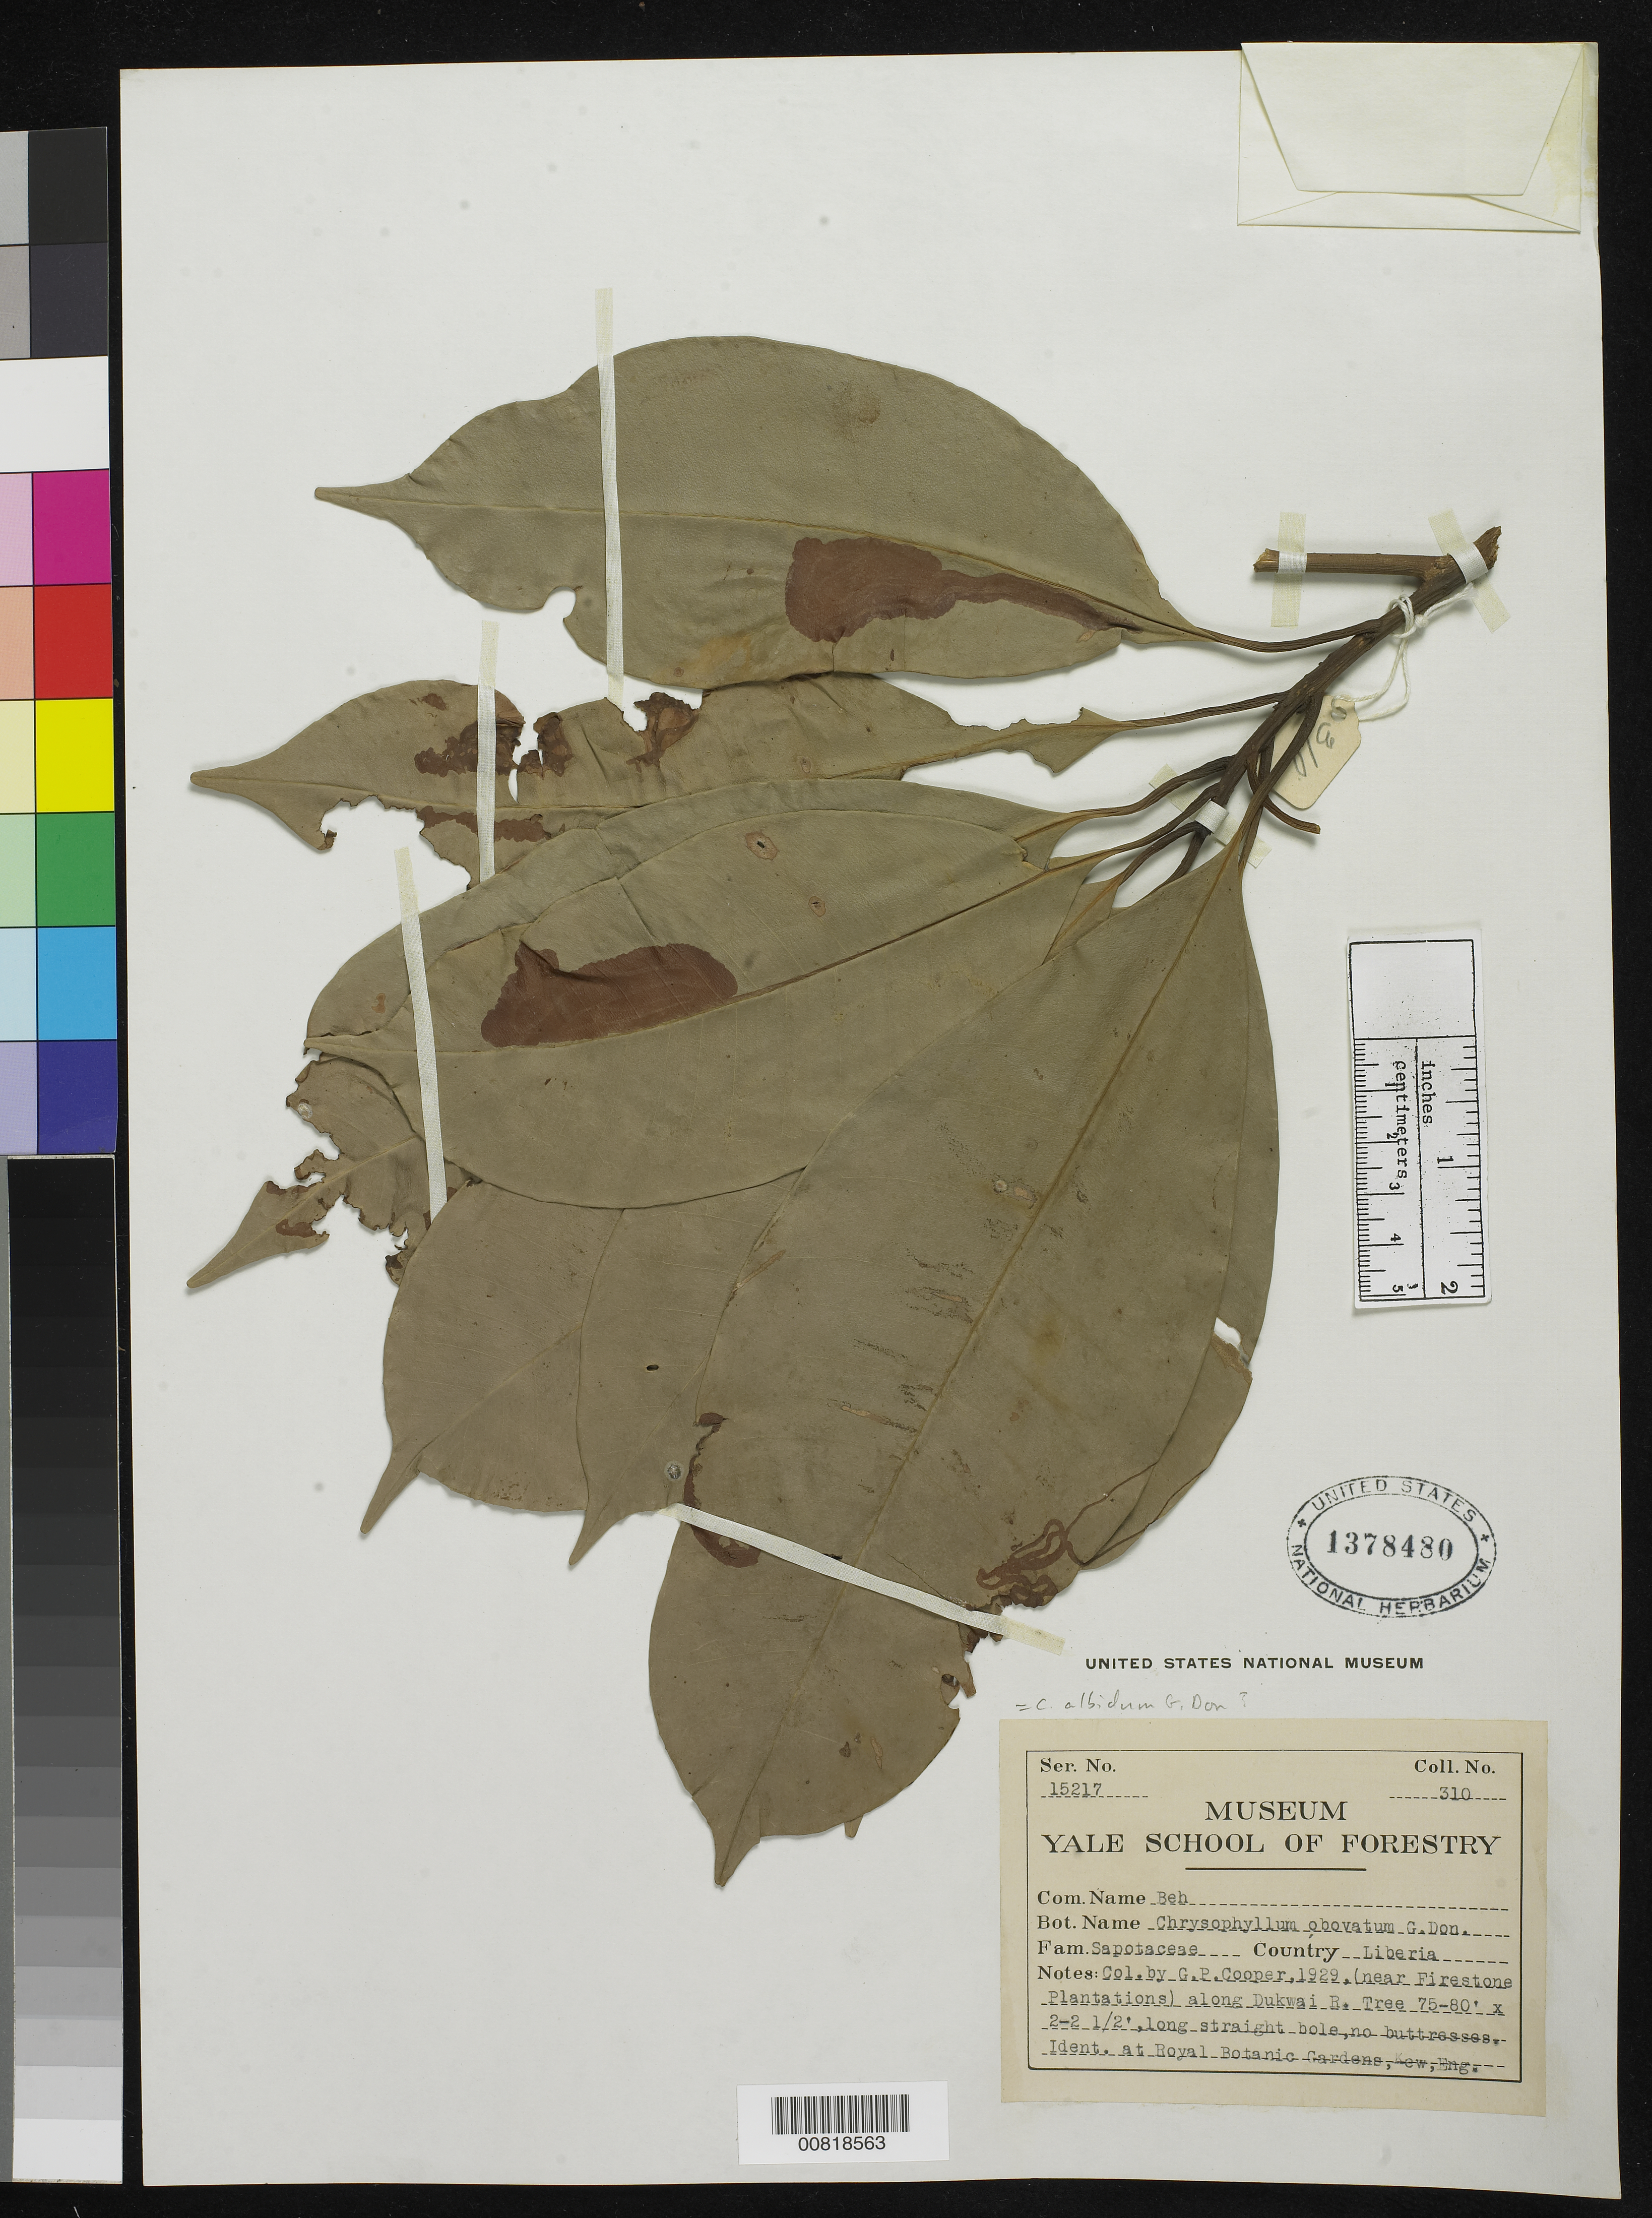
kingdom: Plantae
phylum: Tracheophyta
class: Magnoliopsida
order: Ericales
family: Sapotaceae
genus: Chrysophyllum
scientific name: Chrysophyllum obovatum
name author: G. Don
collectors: G. Cooper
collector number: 310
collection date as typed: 1929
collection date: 1929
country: Liberia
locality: (near Firestone Plantations) along Dukwai River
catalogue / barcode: US 1378480